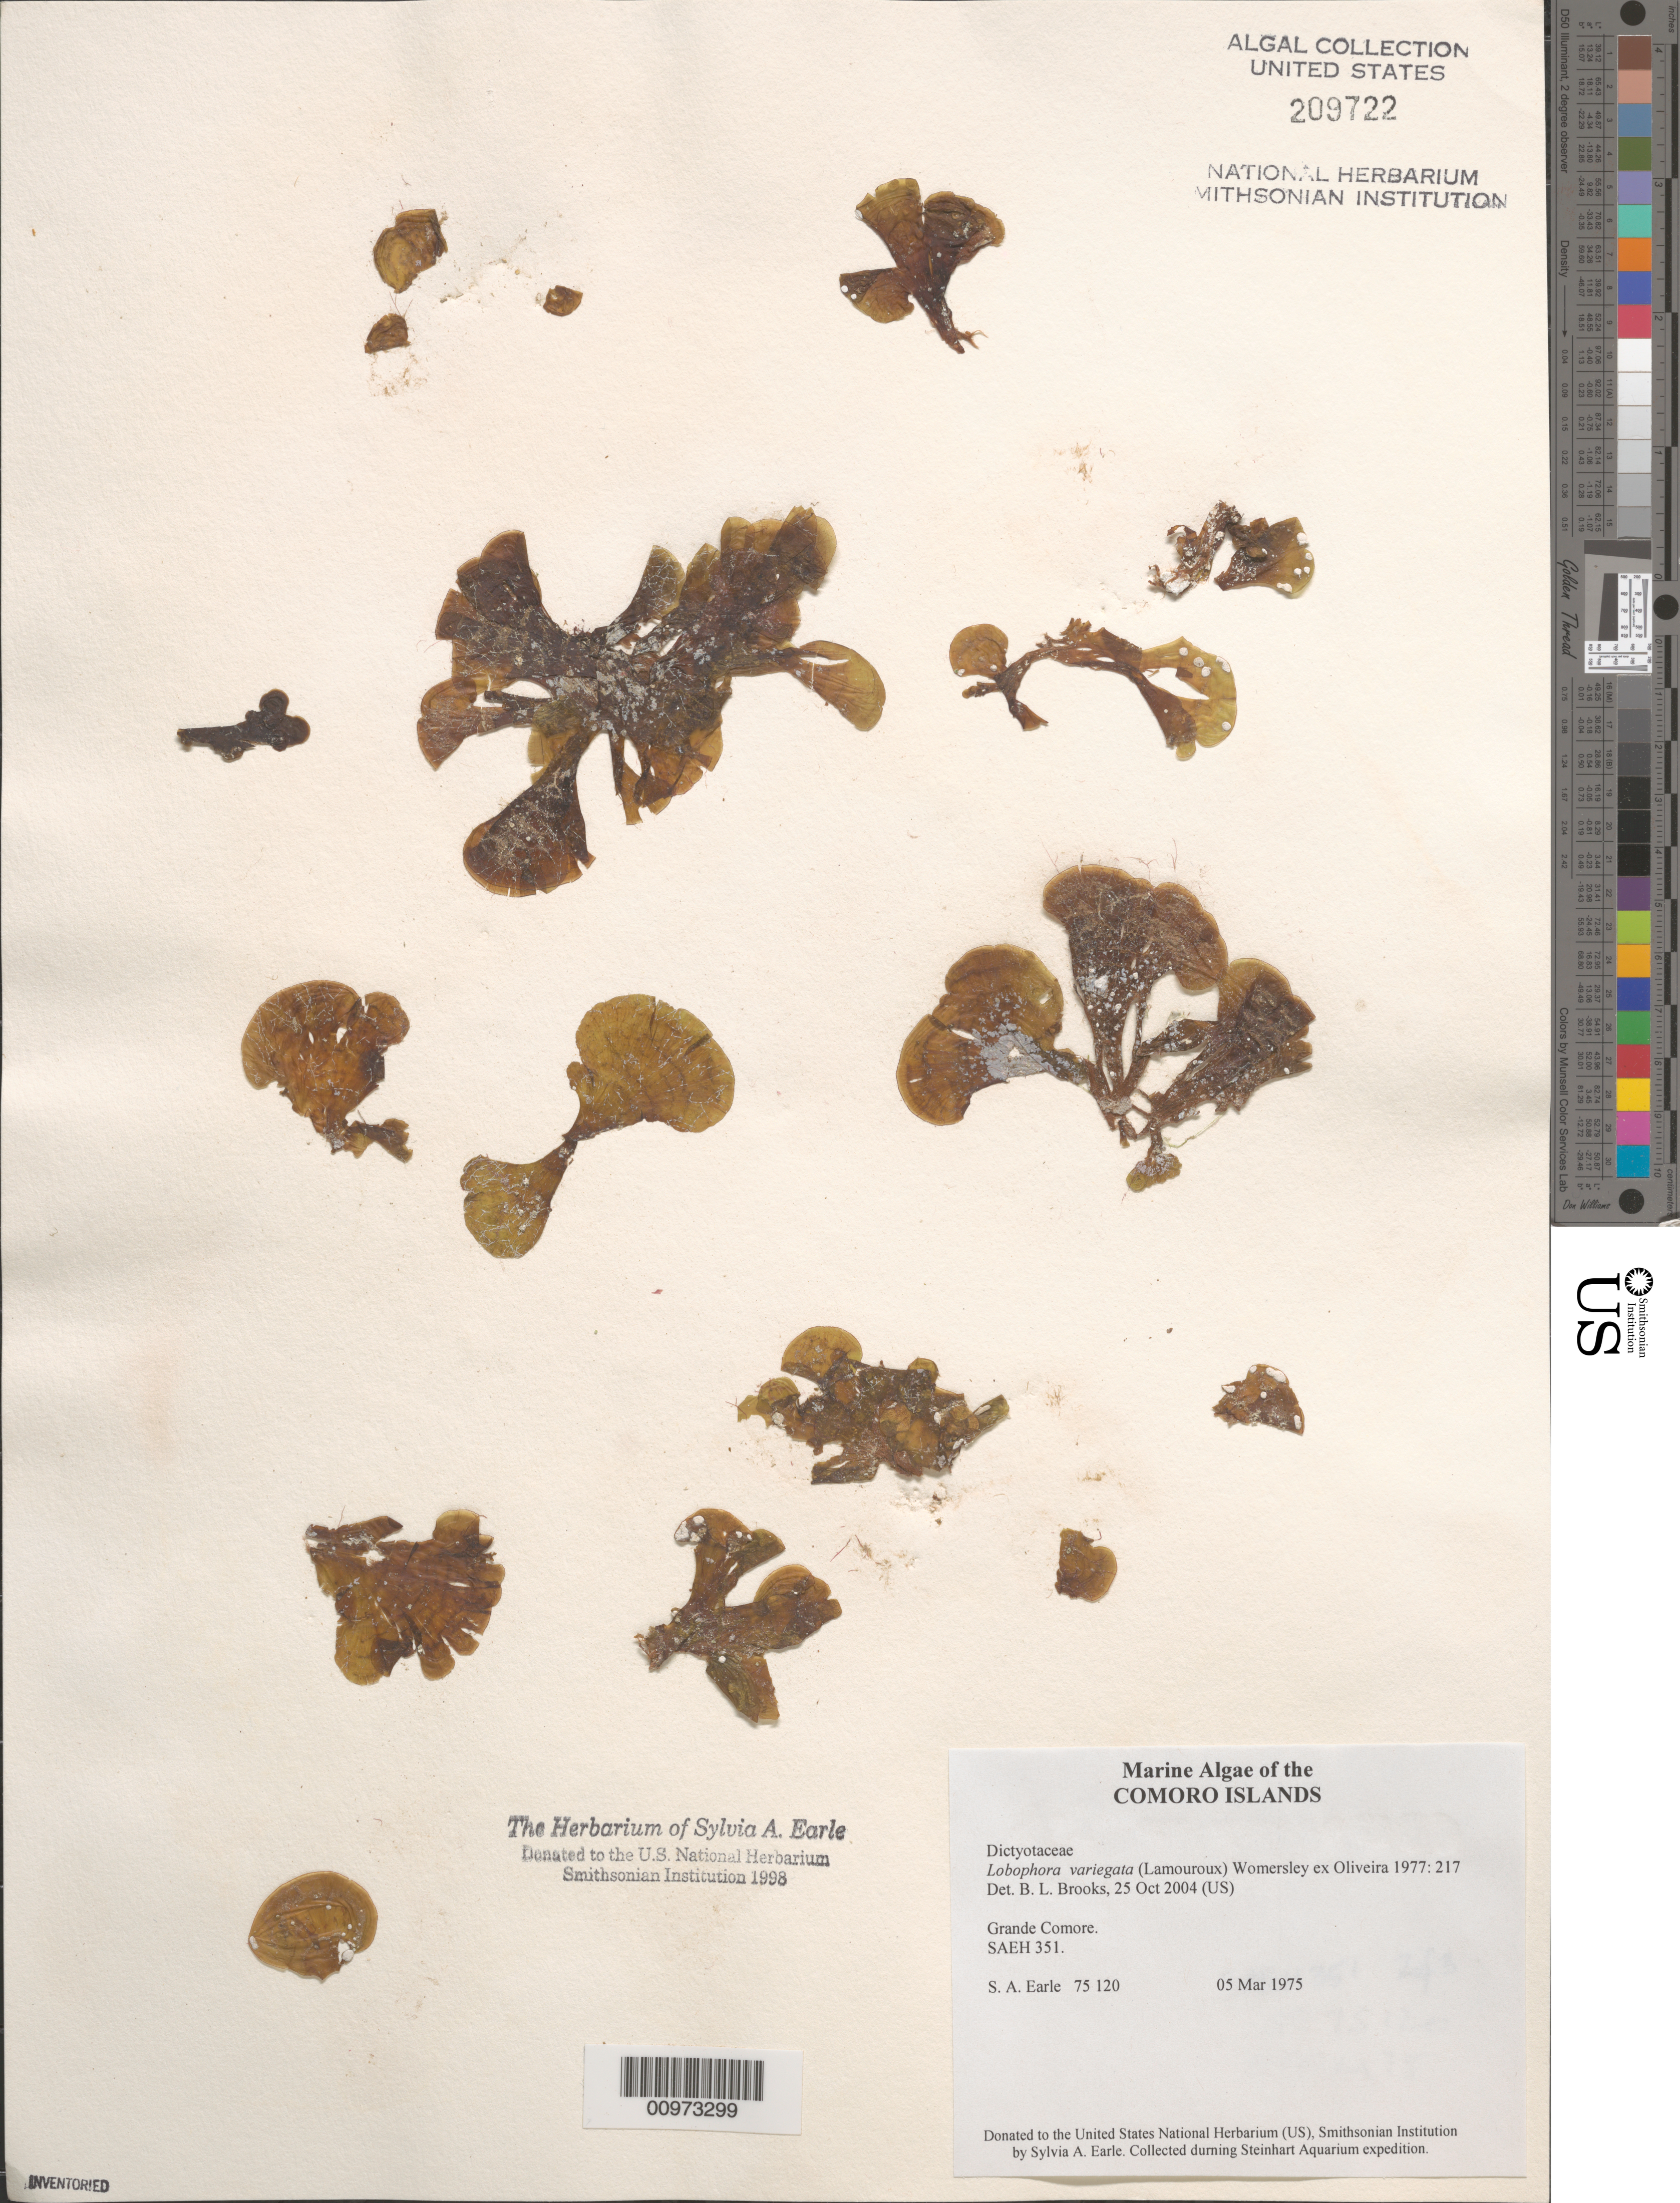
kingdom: Chromista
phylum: Ochrophyta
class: Phaeophyceae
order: Dictyotales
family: Dictyotaceae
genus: Lobophora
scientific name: Lobophora variegata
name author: (J.V.Lamouroux) Womersley & E.C. Oliveira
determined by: Brooks, B. L., (BOT), Smithsonian Institution - National Museum of Natural History (UNITED STATES)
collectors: S. A. Earle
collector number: SE 75120 & SAEH 351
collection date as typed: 05 Mar 1975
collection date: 1975-03-05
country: Comoros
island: Grande Comore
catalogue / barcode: US 209722